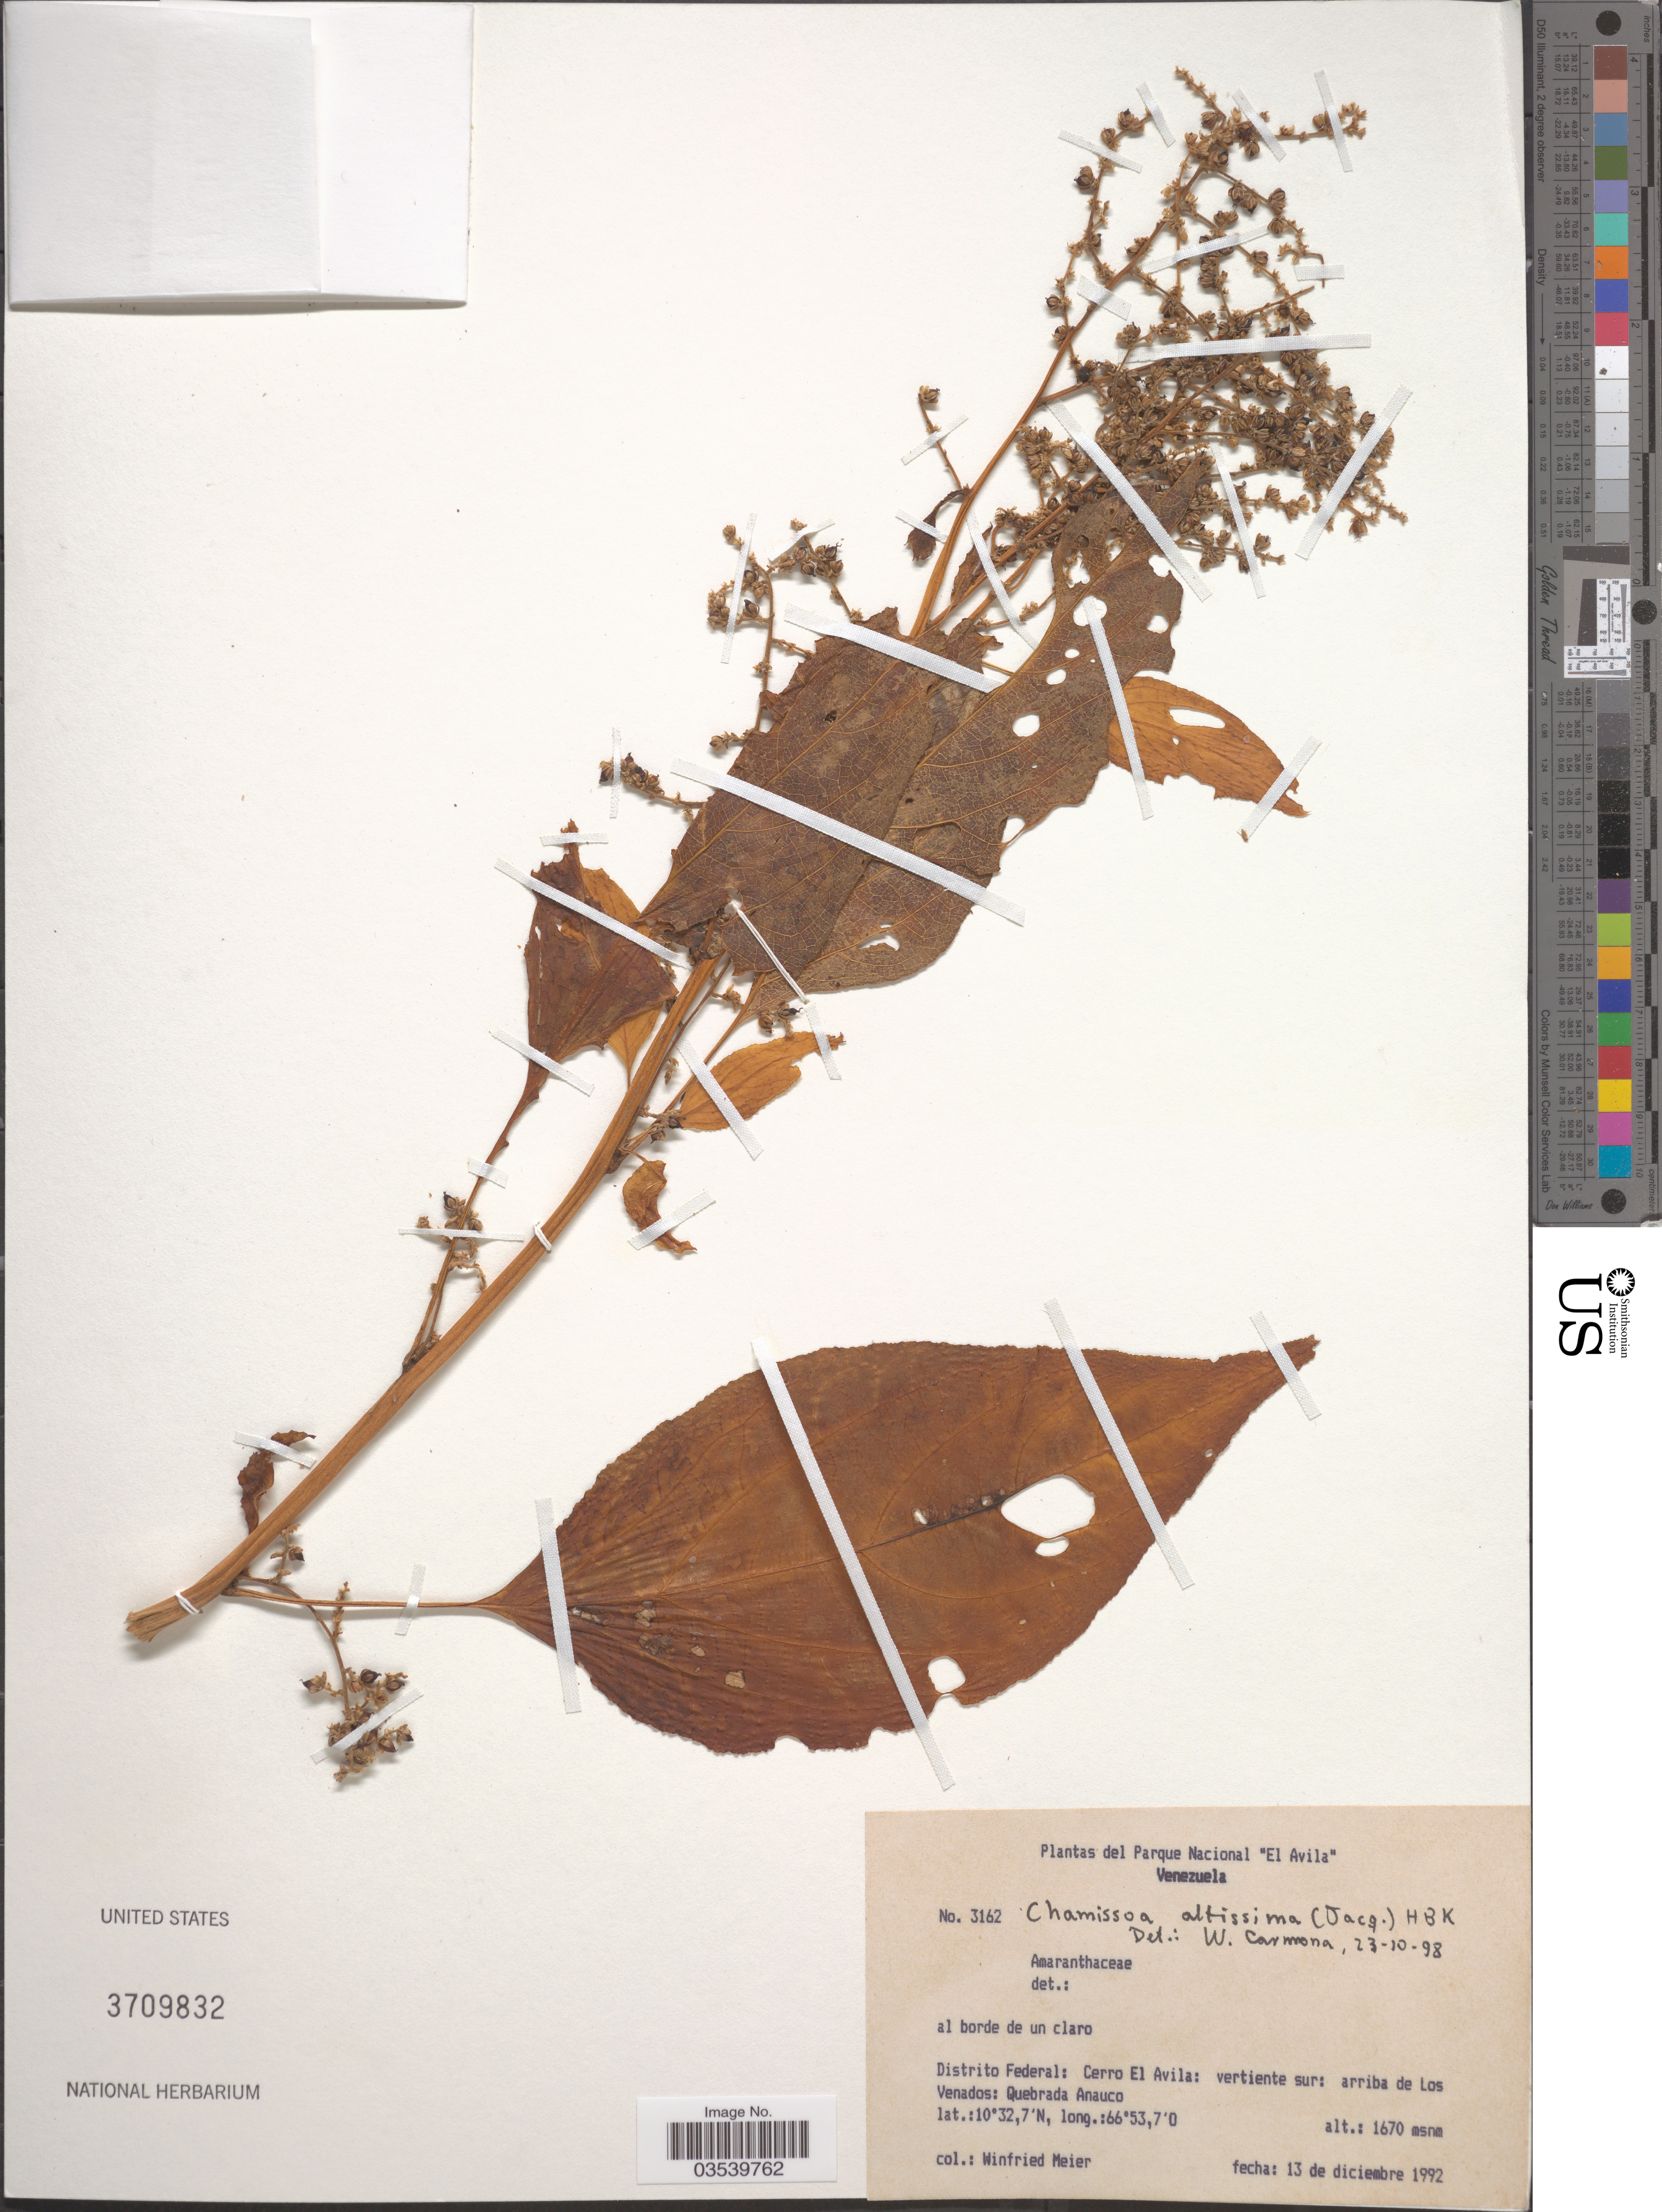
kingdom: Plantae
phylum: Tracheophyta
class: Magnoliopsida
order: Caryophyllales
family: Amaranthaceae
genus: Chamissoa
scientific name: Chamissoa altissima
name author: (Jacq.) Kunth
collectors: W. Meier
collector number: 3162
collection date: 1992-12-13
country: Venezuela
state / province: Miranda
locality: Parque Nacional "El Avila". Distrito Federal: Cerro El Avila: vertiente sur: arriba de Los Venados: Quebrada Anauco.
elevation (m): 1670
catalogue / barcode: US 3709832